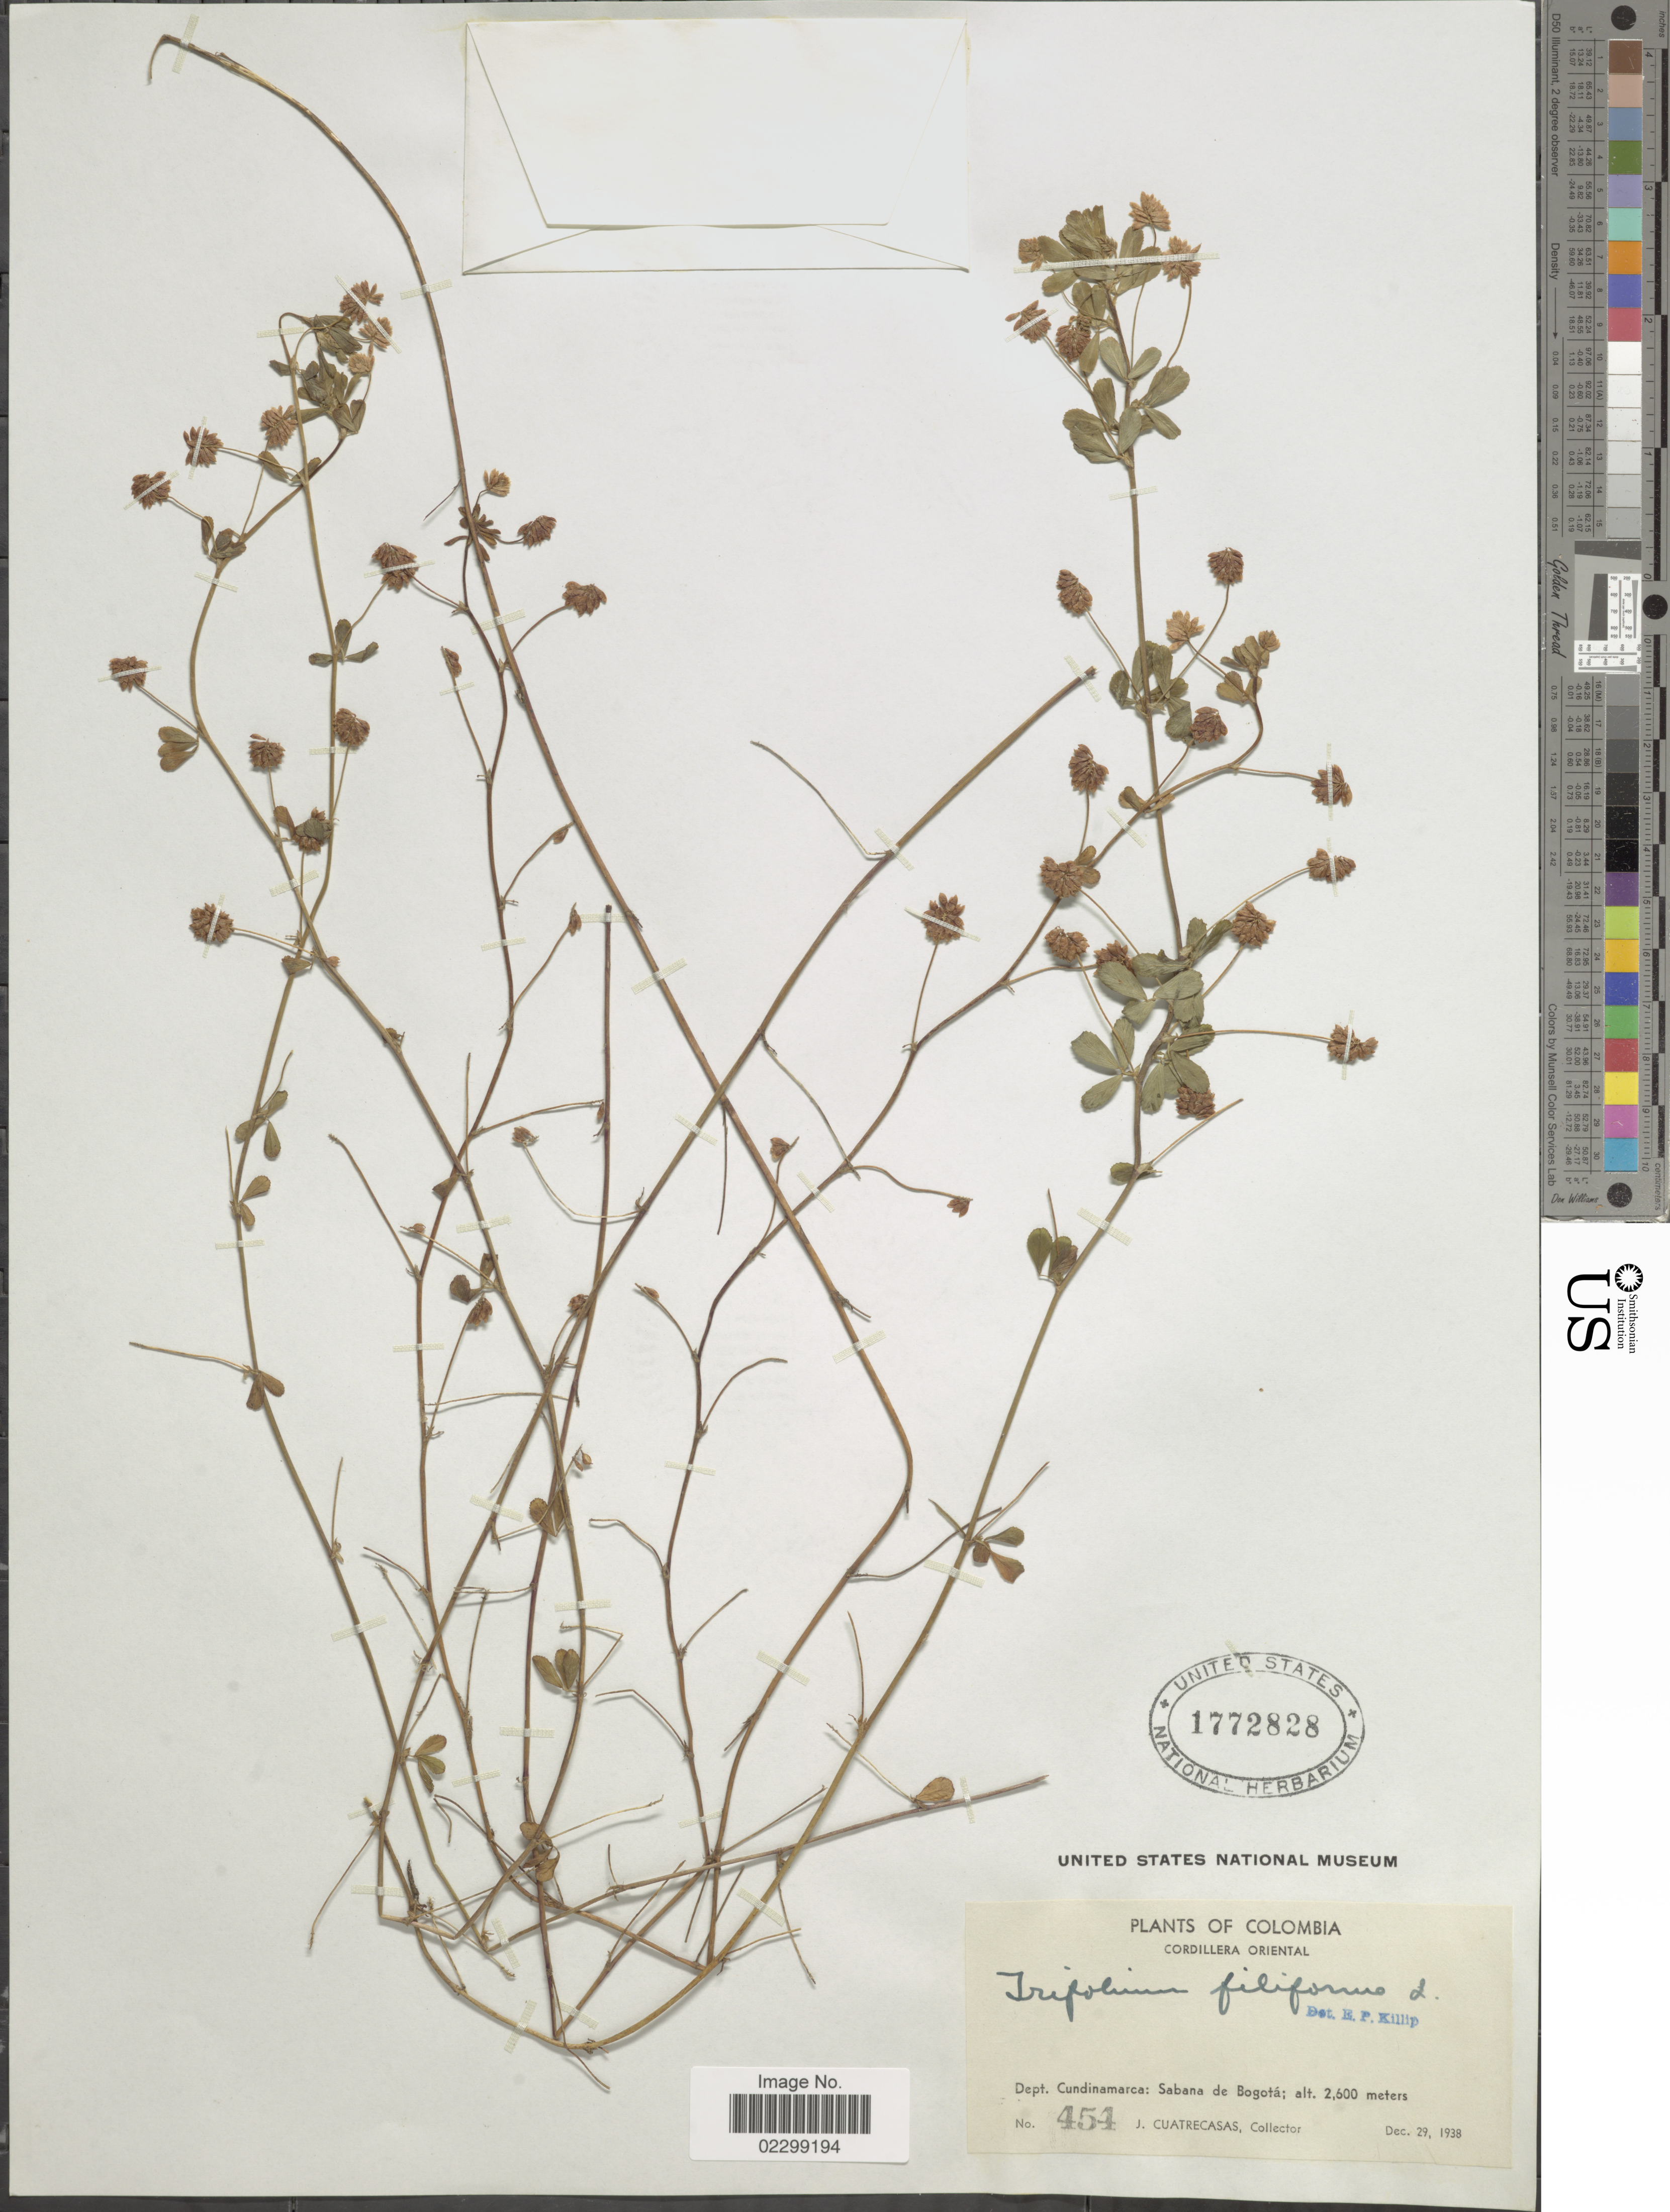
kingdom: Plantae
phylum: Tracheophyta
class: Magnoliopsida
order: Fabales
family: Fabaceae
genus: Trifolium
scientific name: Trifolium dubium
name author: Sibth.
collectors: J. Cuatrecasas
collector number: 454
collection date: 1938-12-29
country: Colombia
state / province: Cundinamarca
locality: Cordillera Oriental, Sabana de Bogotá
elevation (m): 2600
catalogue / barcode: US 1772828